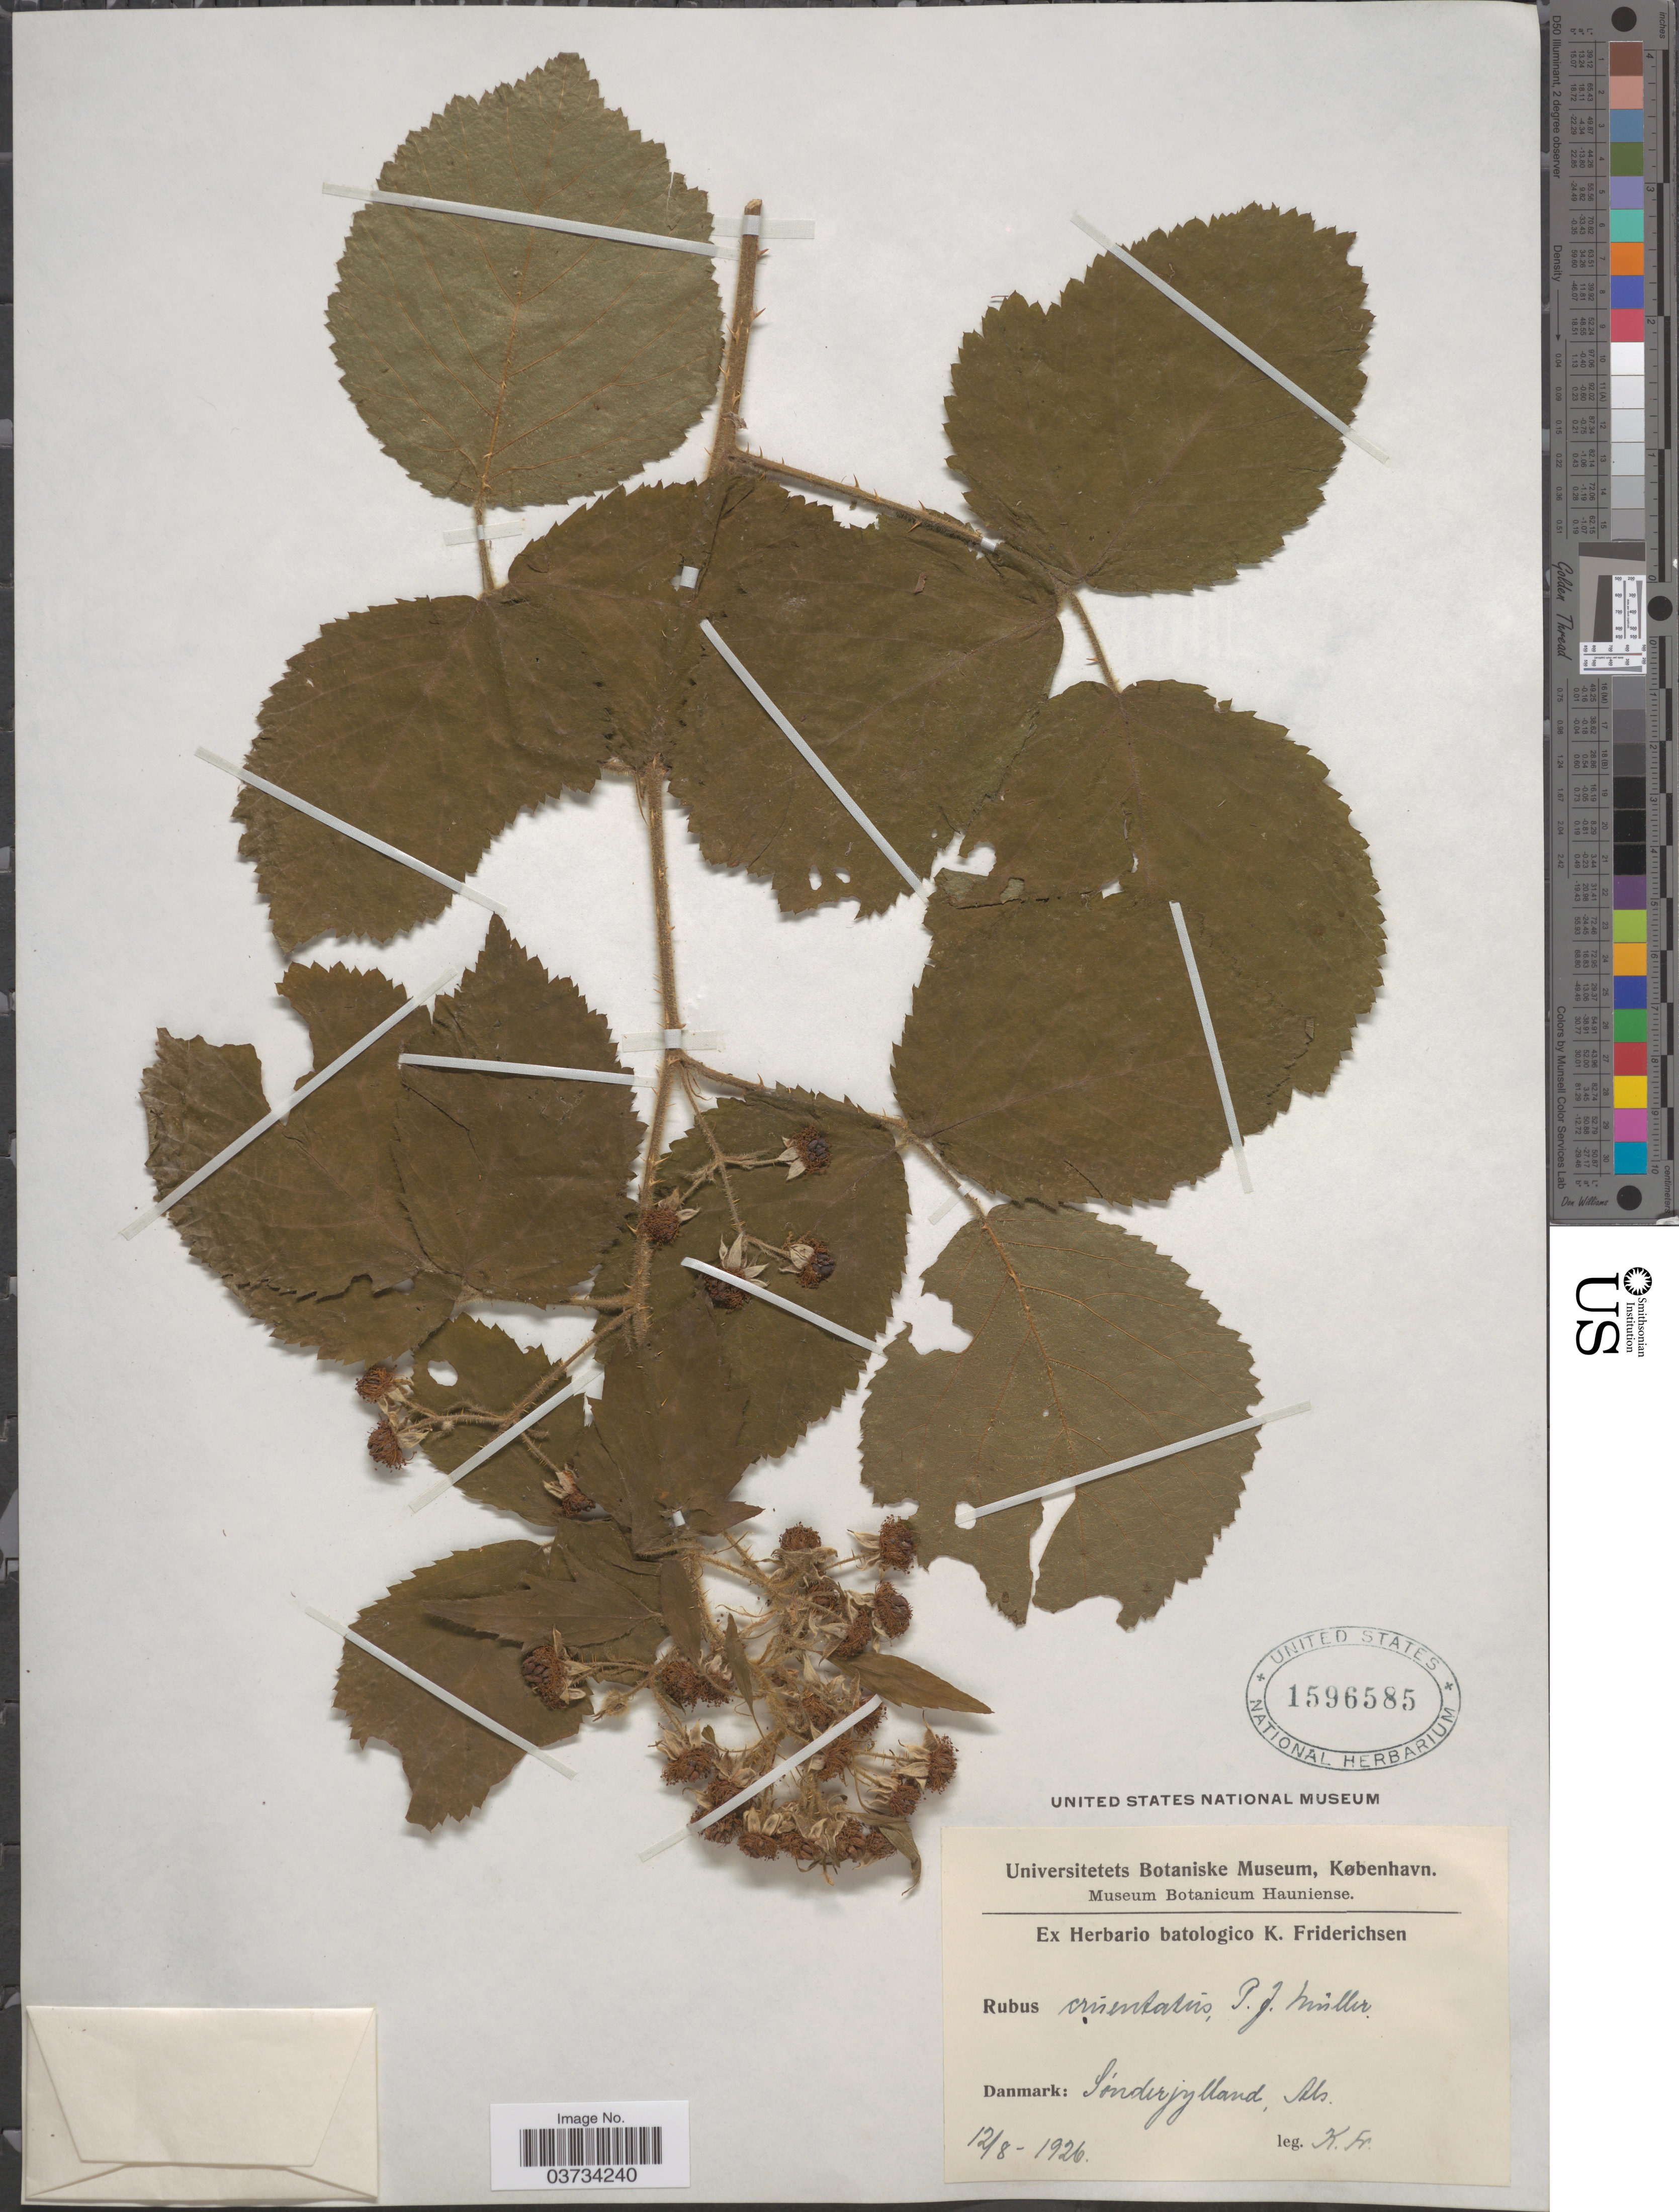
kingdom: Plantae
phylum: Tracheophyta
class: Magnoliopsida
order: Rosales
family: Rosaceae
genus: Rubus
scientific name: Rubus cruentatus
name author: P.J. Müll.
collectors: K. Friderichsen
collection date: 1926-08-12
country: Denmark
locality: Danmark: Sónderjylland, Als.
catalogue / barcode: US 1596585